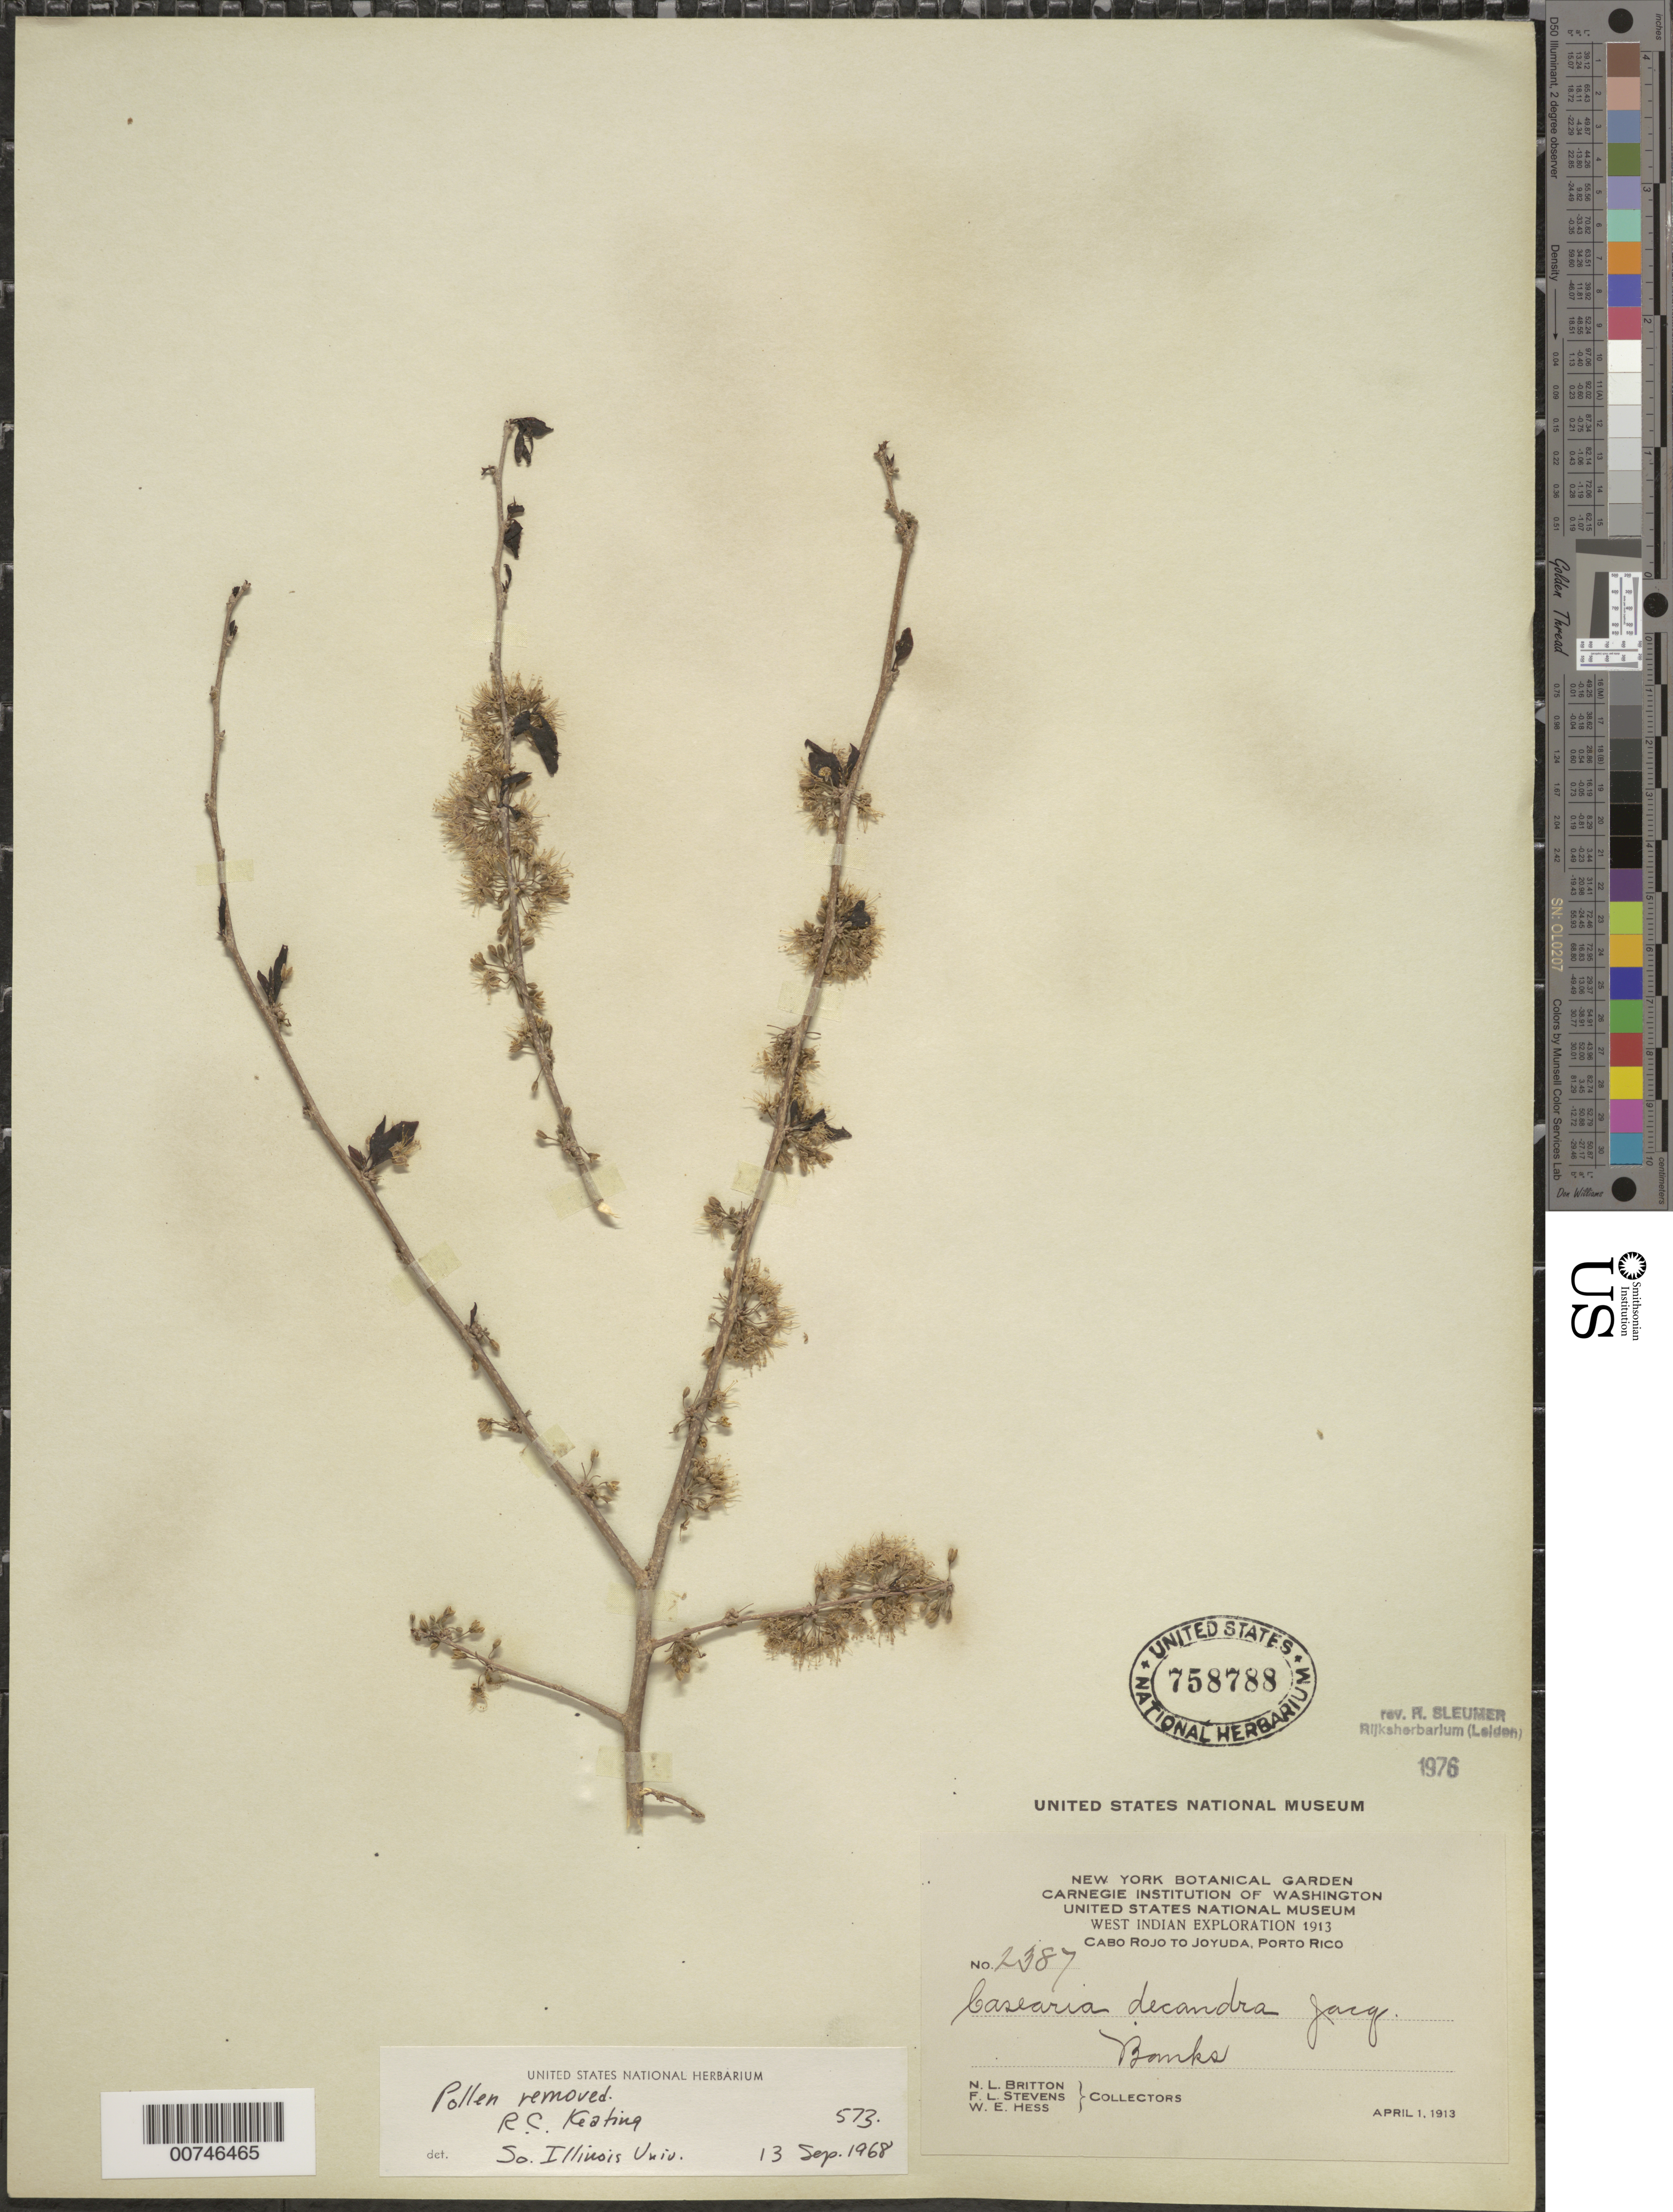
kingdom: Plantae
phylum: Tracheophyta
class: Magnoliopsida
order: Malpighiales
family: Salicaceae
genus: Casearia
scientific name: Casearia decandra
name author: Jacq.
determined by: Sleumer, H. O.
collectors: N. Britton, F. L. Stevens & W. Hess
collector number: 2387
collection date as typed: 01 Apr 1913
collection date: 1913-04-01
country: Puerto Rico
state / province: Cabo Rojo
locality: Cabo Rojo to Joyuda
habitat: Banks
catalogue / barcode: US 758788